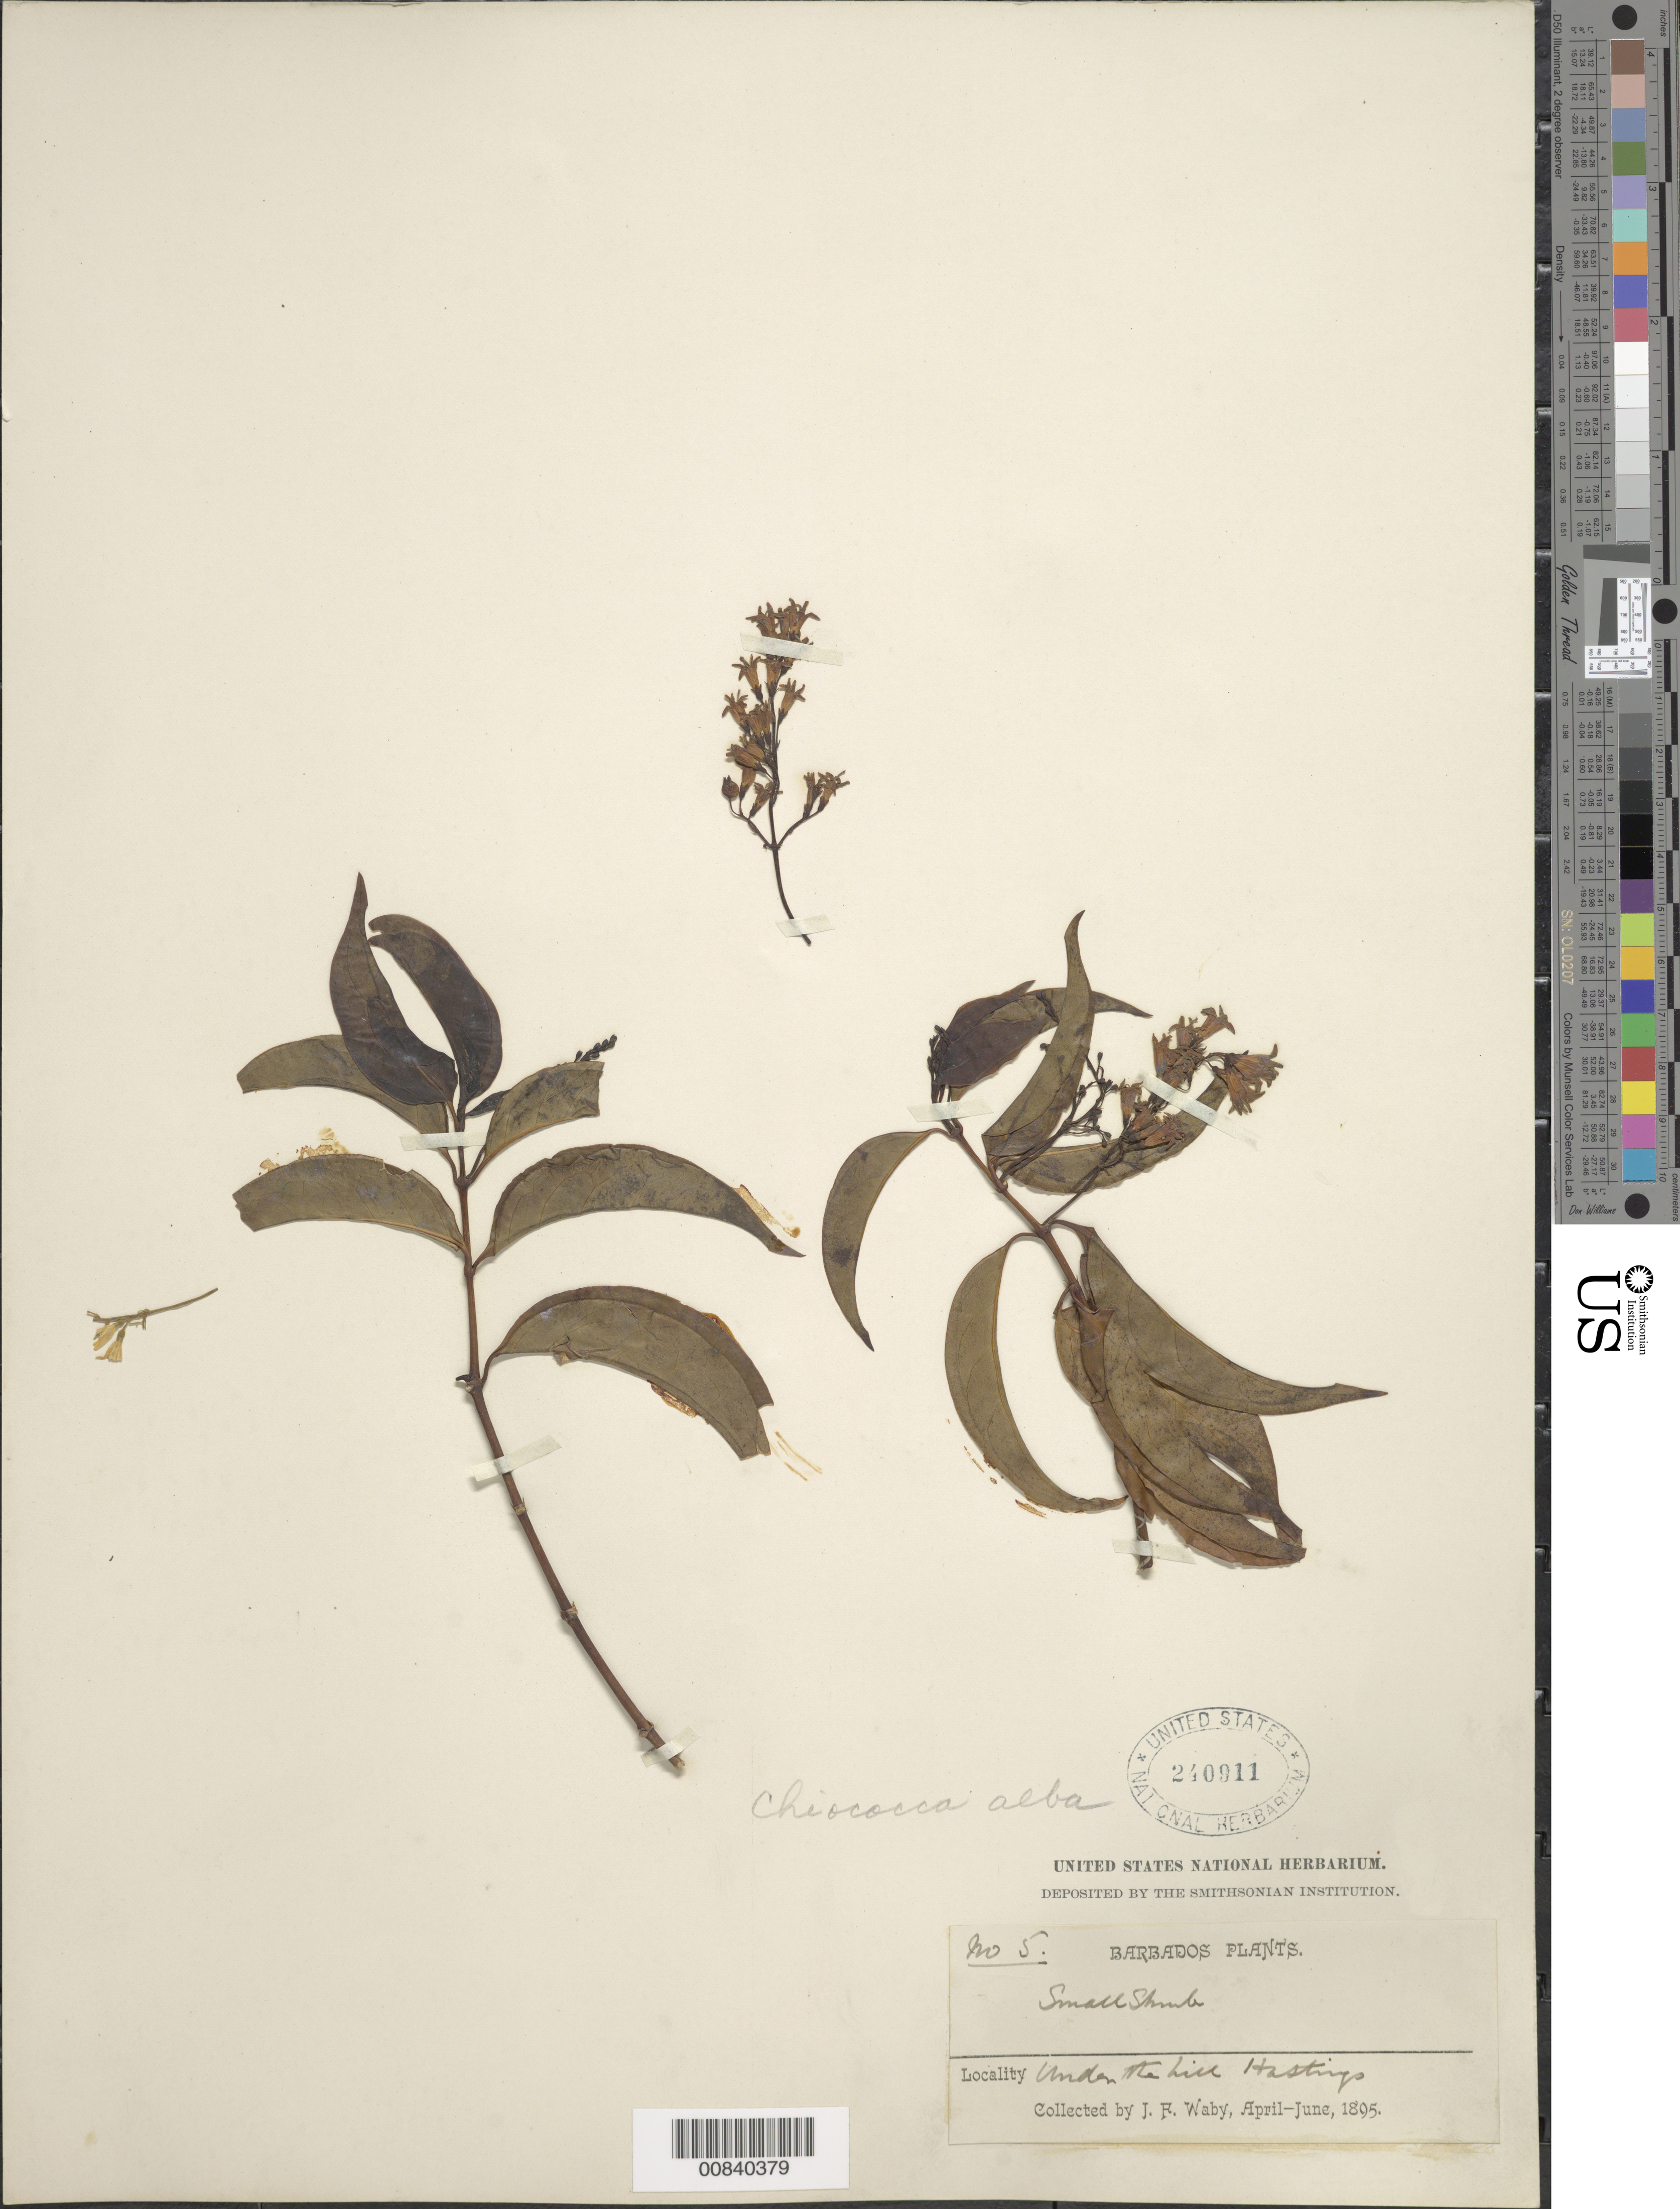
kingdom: Plantae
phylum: Tracheophyta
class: Magnoliopsida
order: Gentianales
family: Rubiaceae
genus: Chiococca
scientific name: Chiococca alba subsp. alba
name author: (L.) Hitchc.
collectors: J. Waby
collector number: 05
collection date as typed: Apr 1895 to -- Jun 1895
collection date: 1895-04/1895-06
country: Barbados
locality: Hastings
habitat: Hill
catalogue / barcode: US 2409911